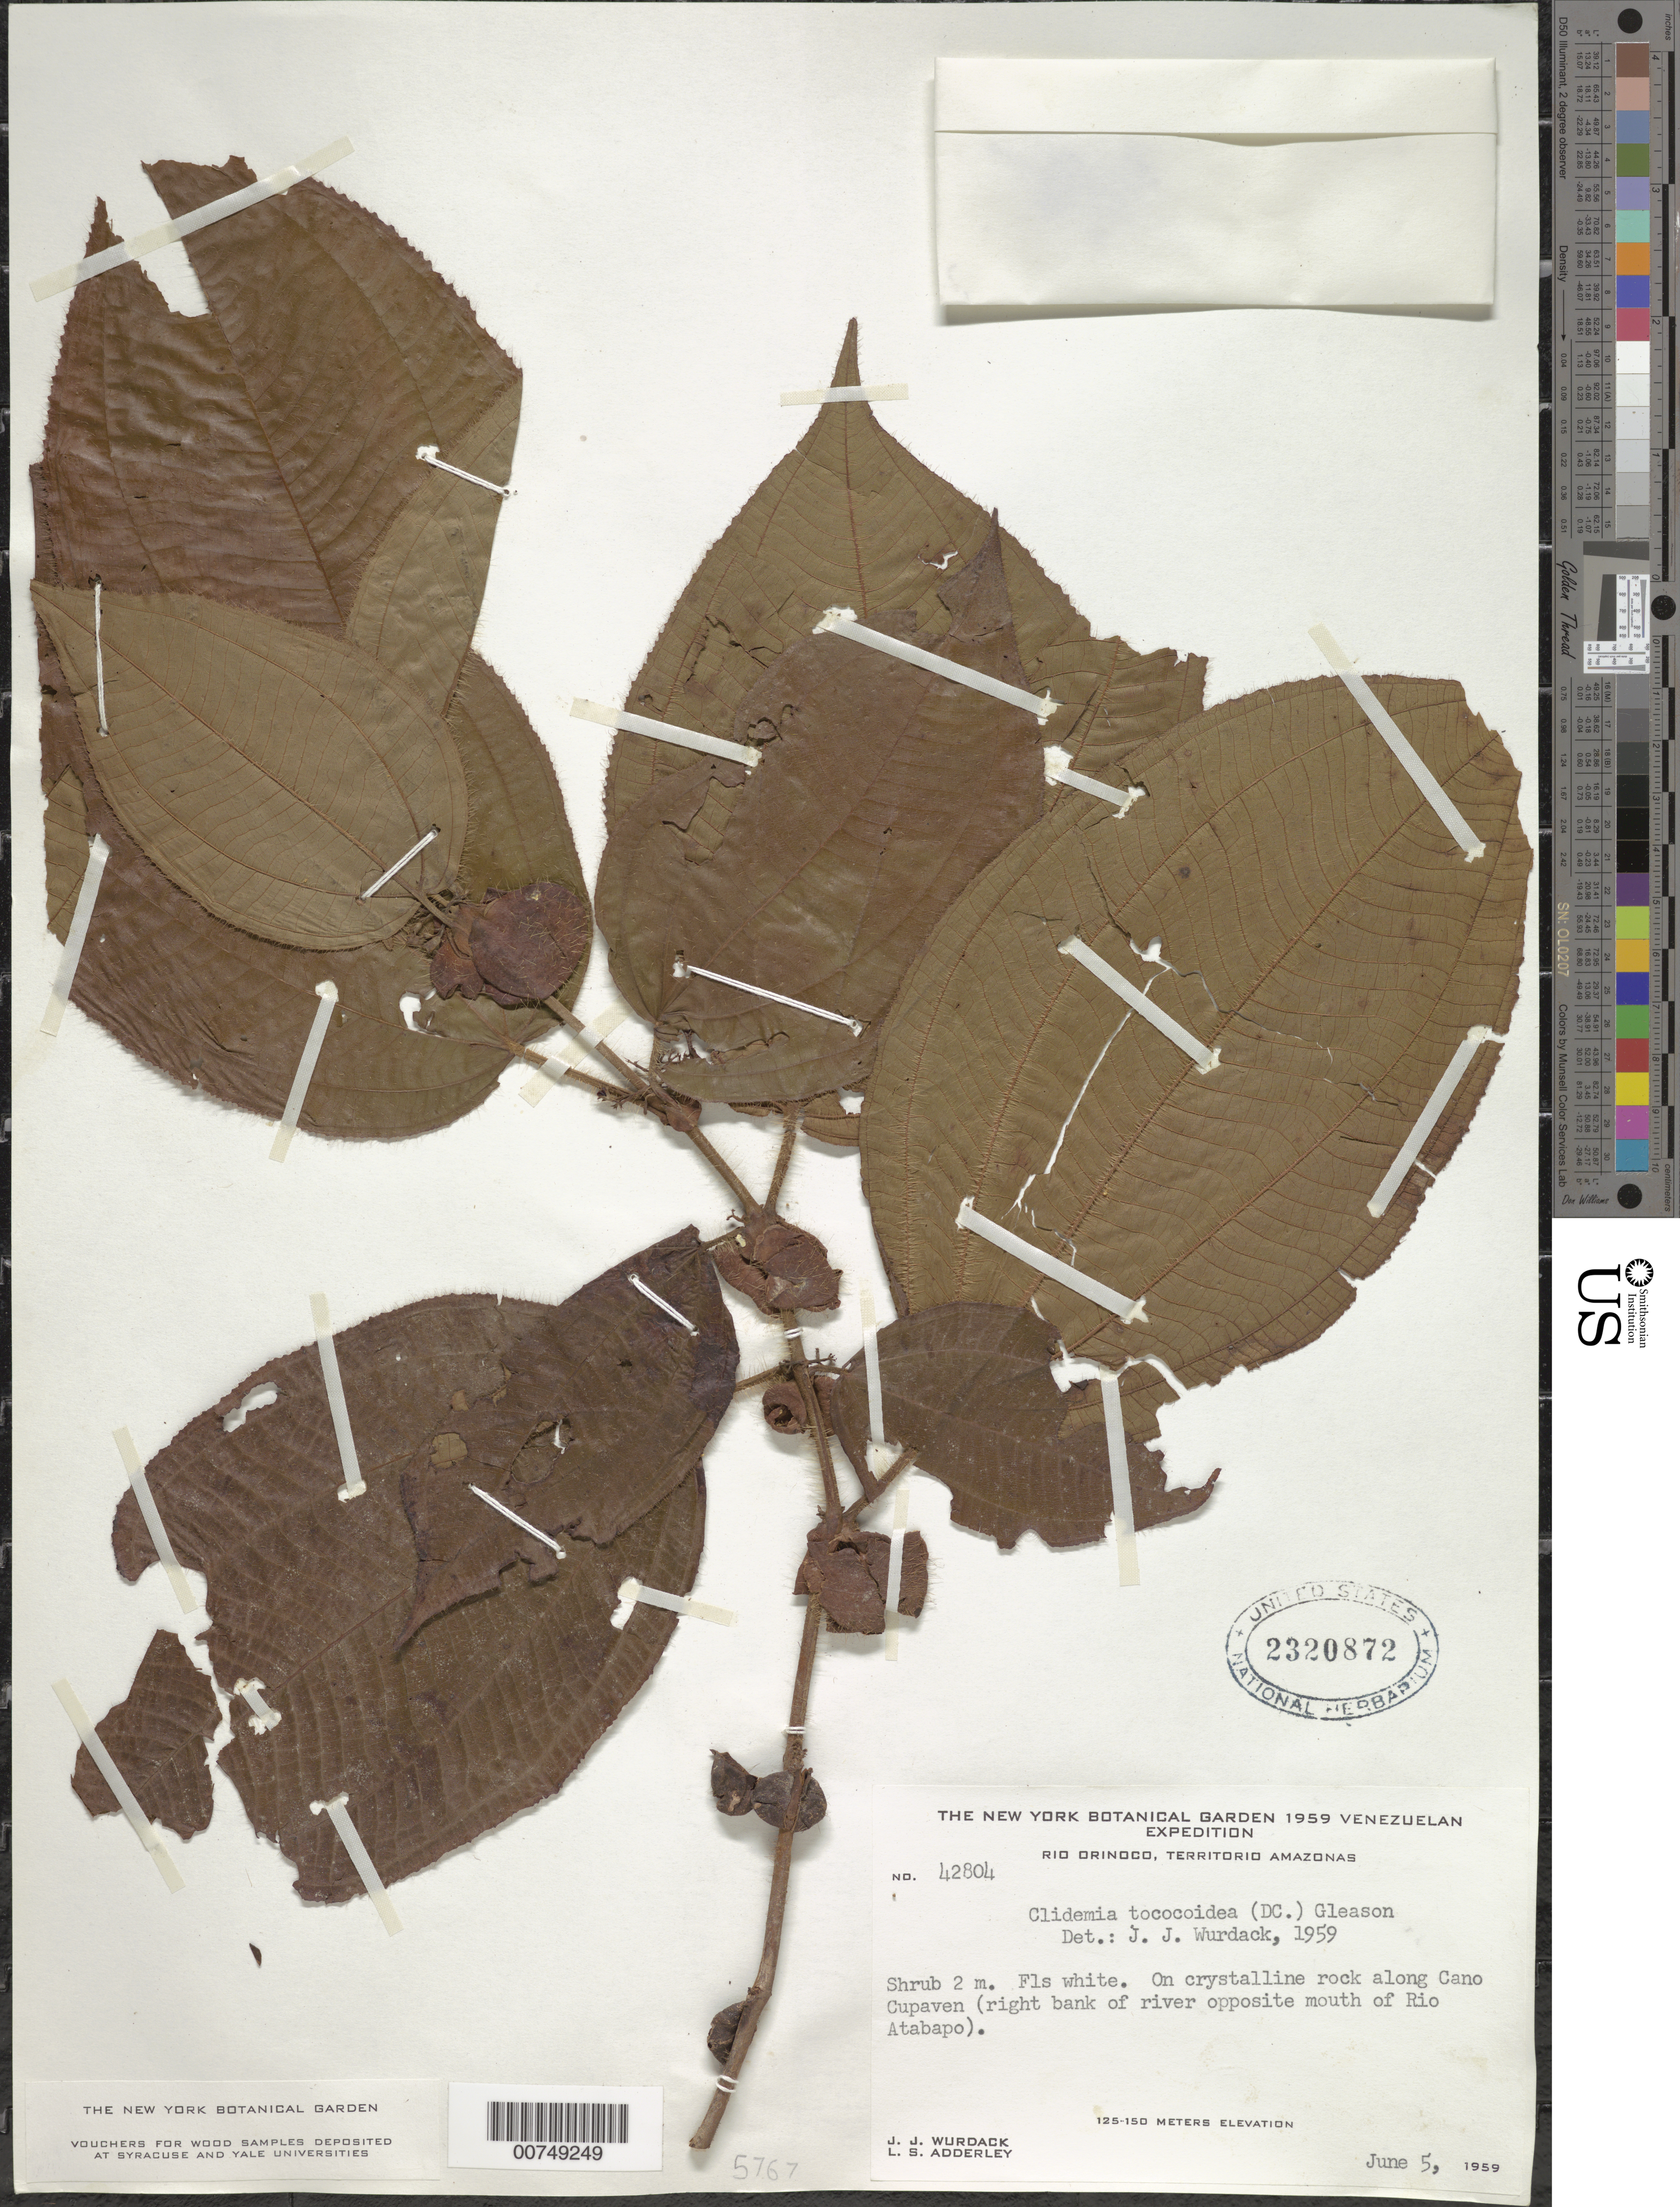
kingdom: Plantae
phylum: Tracheophyta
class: Magnoliopsida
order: Myrtales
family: Melastomataceae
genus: Clidemia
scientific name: Clidemia tococoidea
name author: (DC.) Gleason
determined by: Wurdack, John J., (US), US (UNITED STATES)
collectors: J. J. Wurdack & L. S. Adderley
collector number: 42804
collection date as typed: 5-Jun-59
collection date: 1959-06-05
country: Venezuela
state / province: Amazonas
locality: Caño Cupaven, right bank of Río Orinoco opposite mouth of Río Atabapo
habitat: Crystalline rock along cano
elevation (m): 125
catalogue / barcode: US 2320872